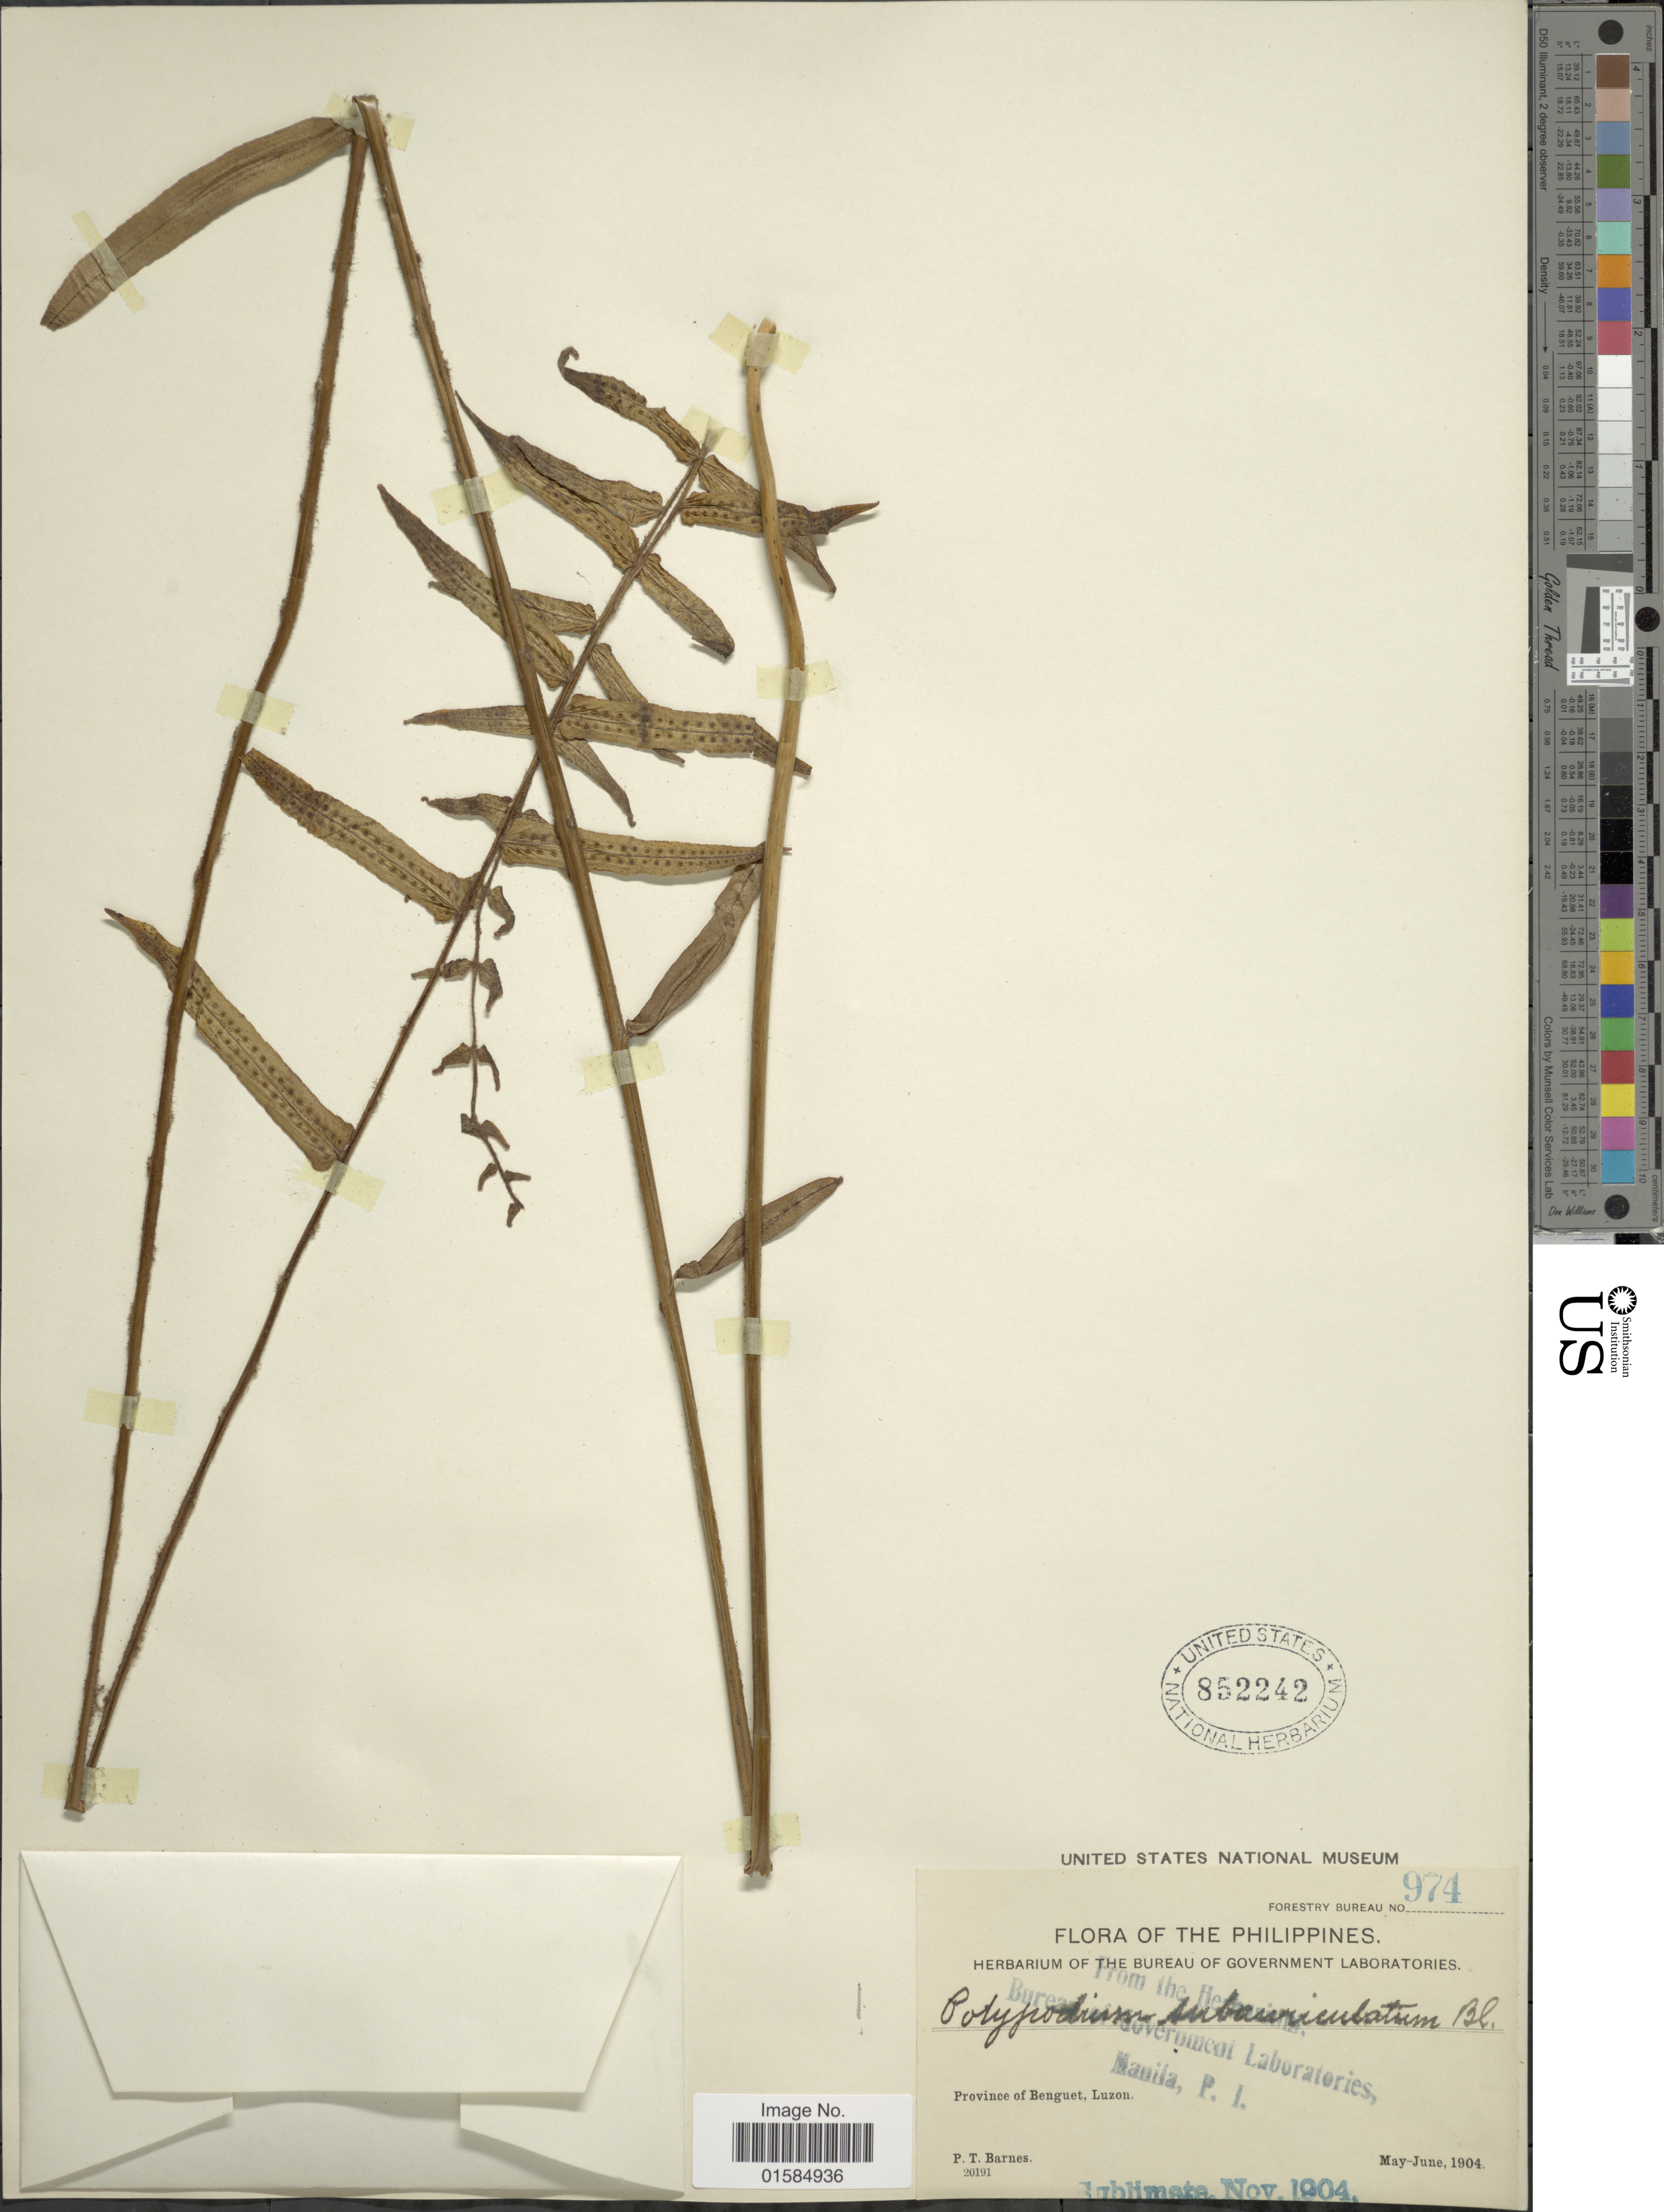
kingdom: Plantae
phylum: Tracheophyta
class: Polypodiopsida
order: Polypodiales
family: Polypodiaceae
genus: Goniophlebium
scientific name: Goniophlebium subauriculatum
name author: (Blume) C. Presl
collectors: P. Barnes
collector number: Forestry Bureau 974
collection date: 1904-05/1904-06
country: Philippines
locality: Province of Benguet, Luzon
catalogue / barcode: US 852242